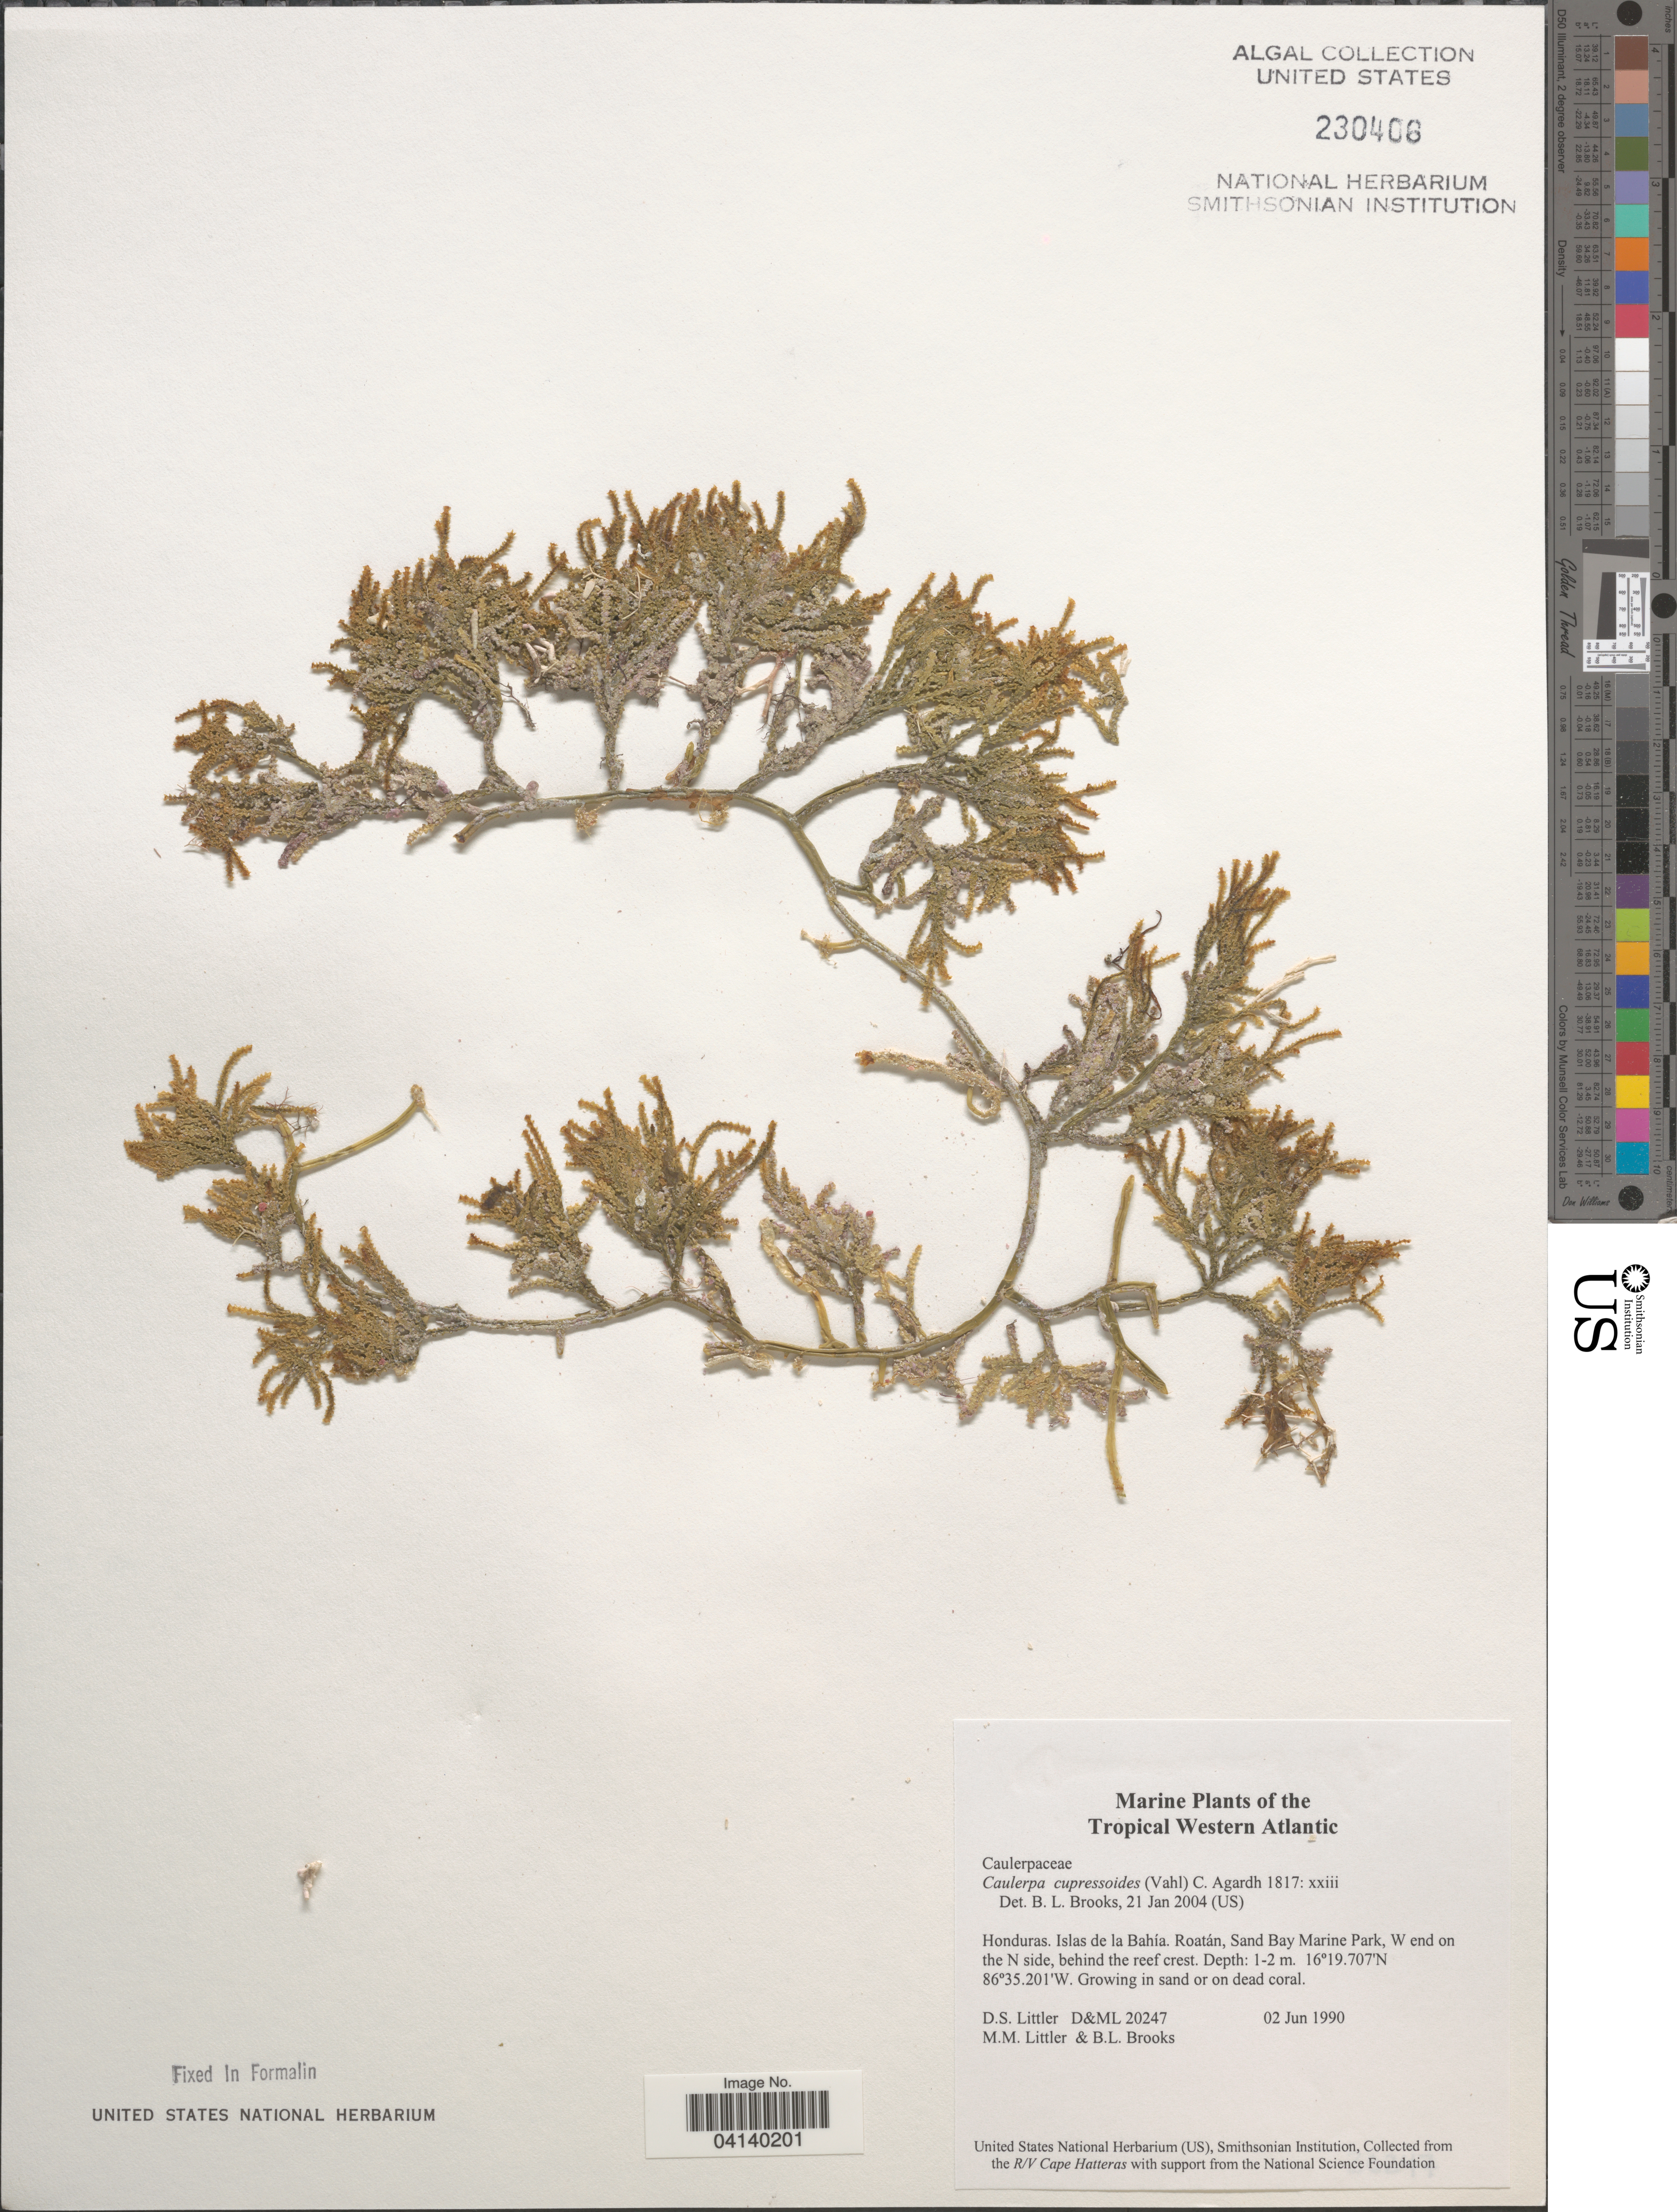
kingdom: Plantae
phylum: Chlorophyta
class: Ulvophyceae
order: Bryopsidales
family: Caulerpaceae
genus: Caulerpa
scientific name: Caulerpa cupressoides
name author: (Vahl) C. Agardh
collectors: D. S. Littler & B. Brooks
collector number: D&ML20247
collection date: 1990-06-02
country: Honduras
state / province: Islas de la Bahía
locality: Tropical Western Atlantic. Roatán, Sand Bay Marine Park, W end on the N side, behind the reef crest.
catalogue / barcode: US 230406